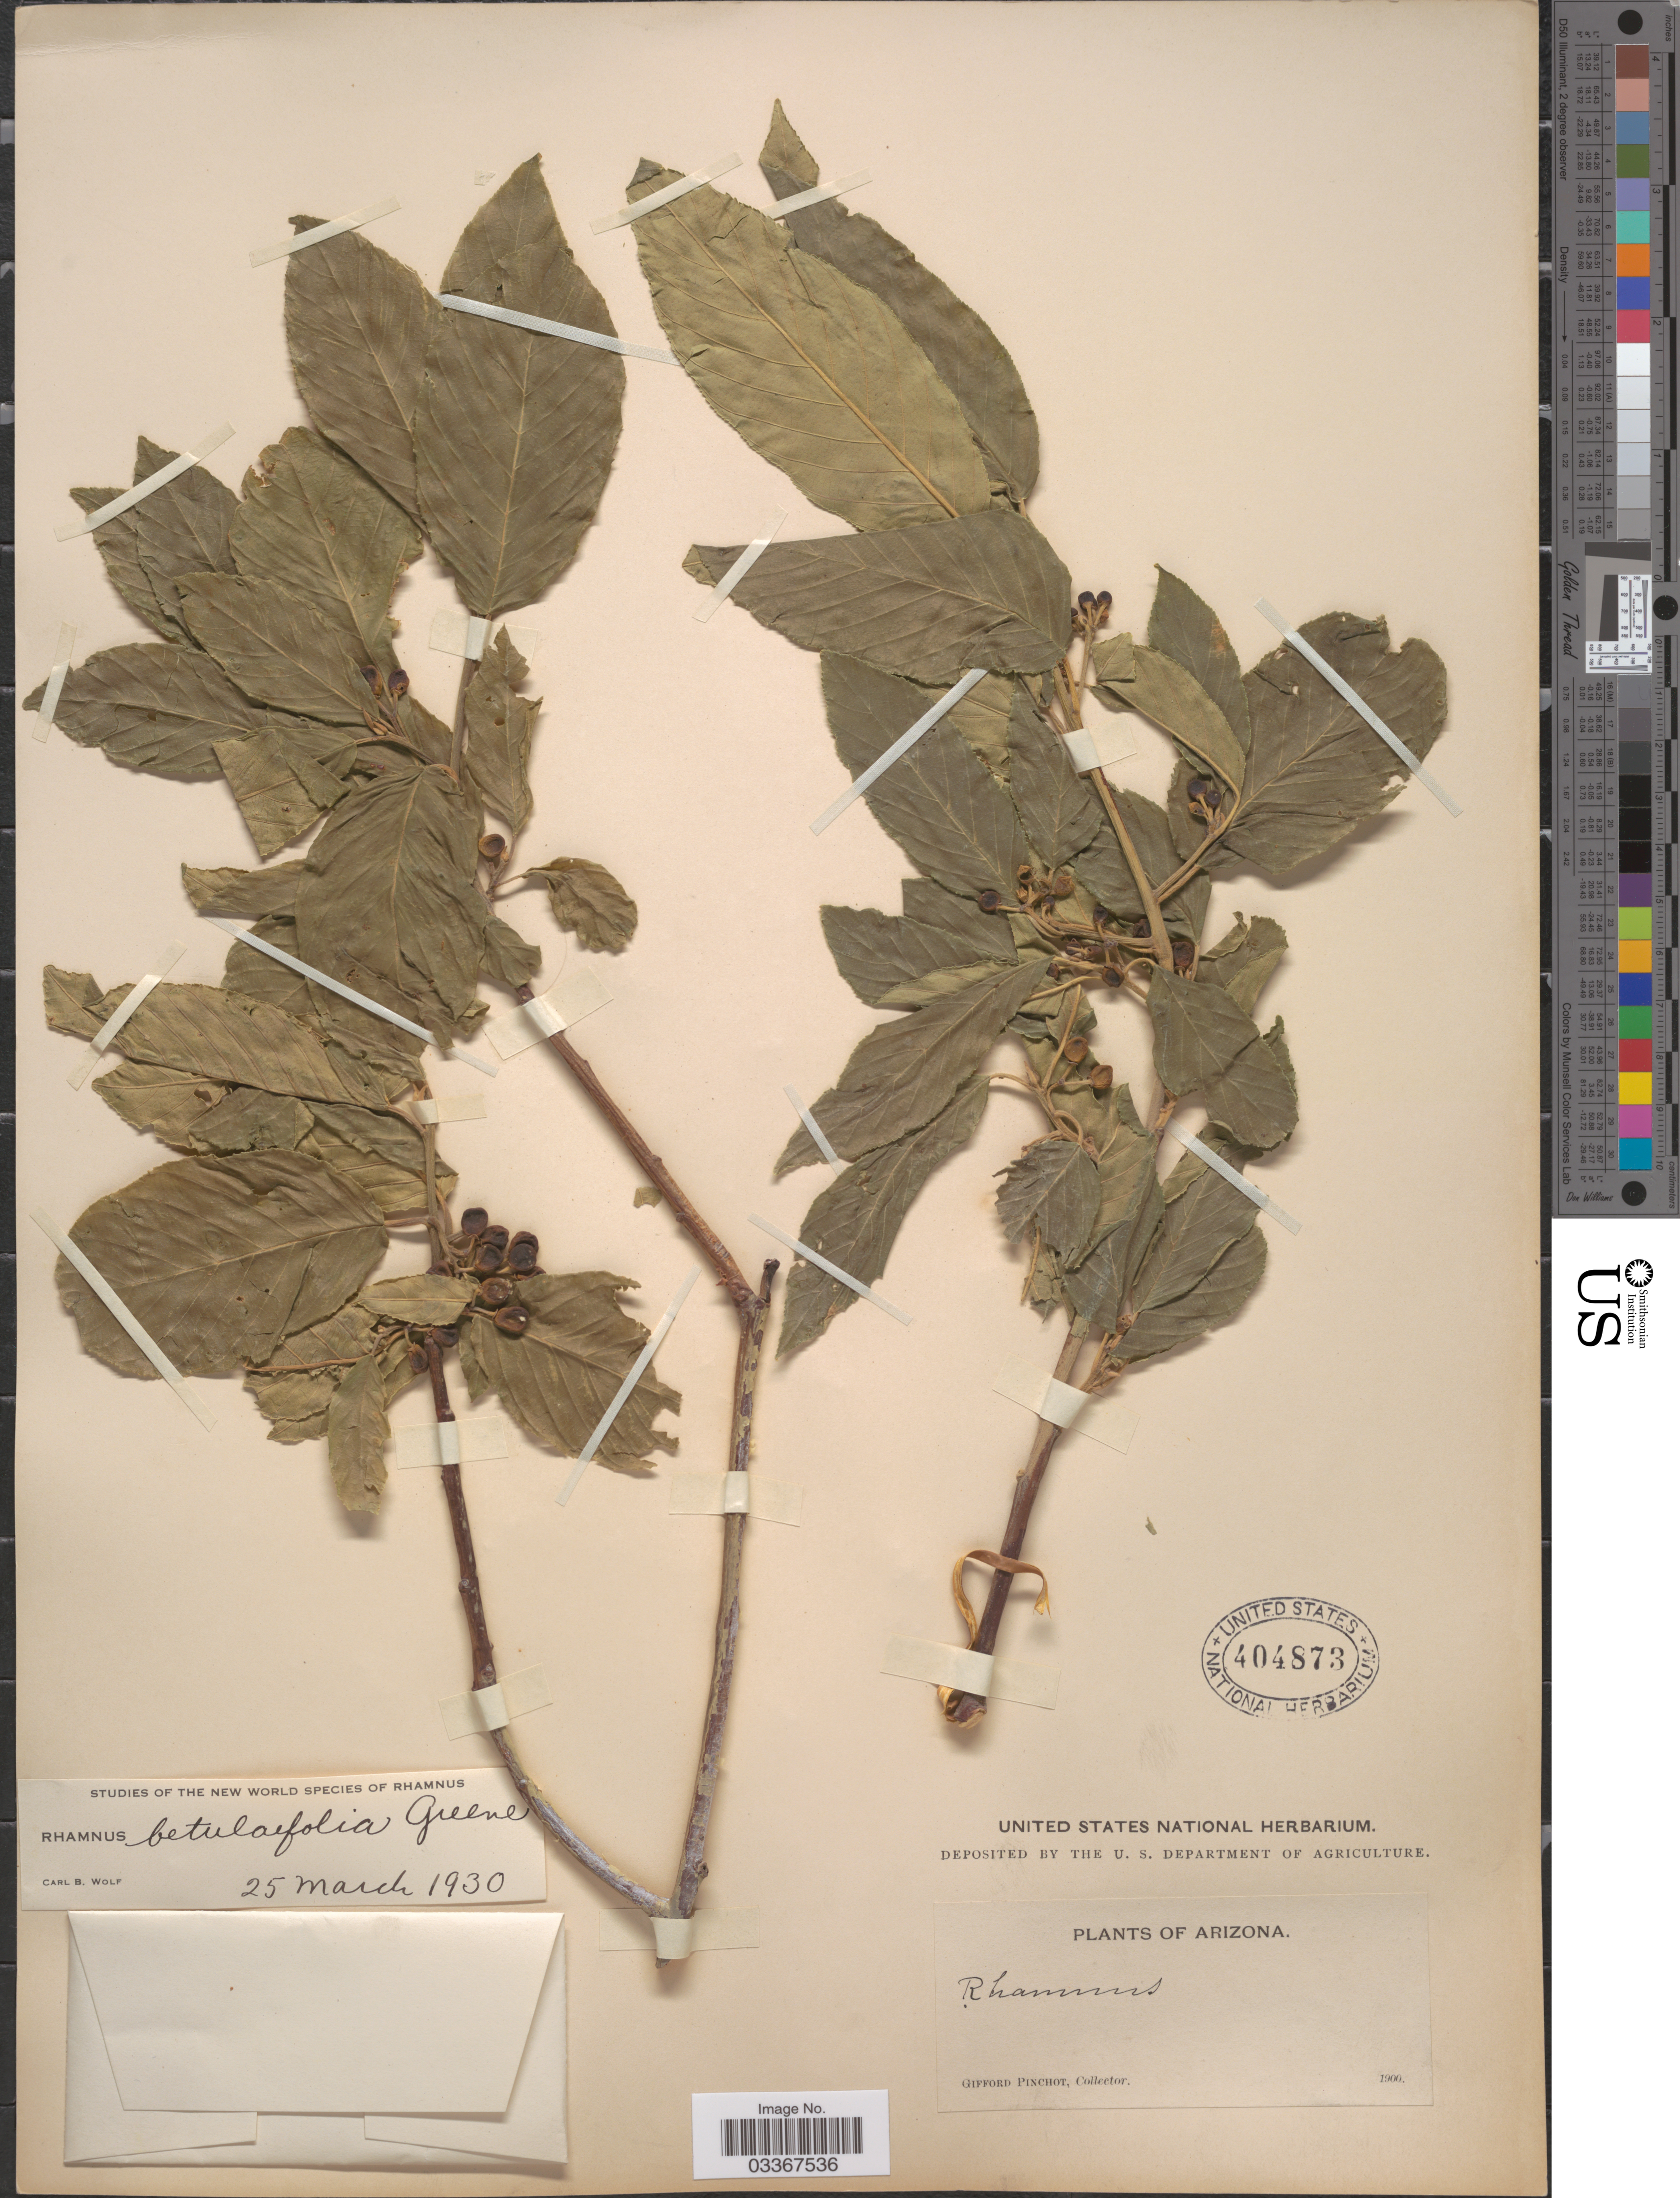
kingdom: Plantae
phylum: Tracheophyta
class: Magnoliopsida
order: Rosales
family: Rhamnaceae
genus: Frangula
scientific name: Frangula betulifolia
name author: (Greene) Grubov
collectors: G. Pinchot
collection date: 1900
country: United States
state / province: Arizona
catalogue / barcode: US 404873